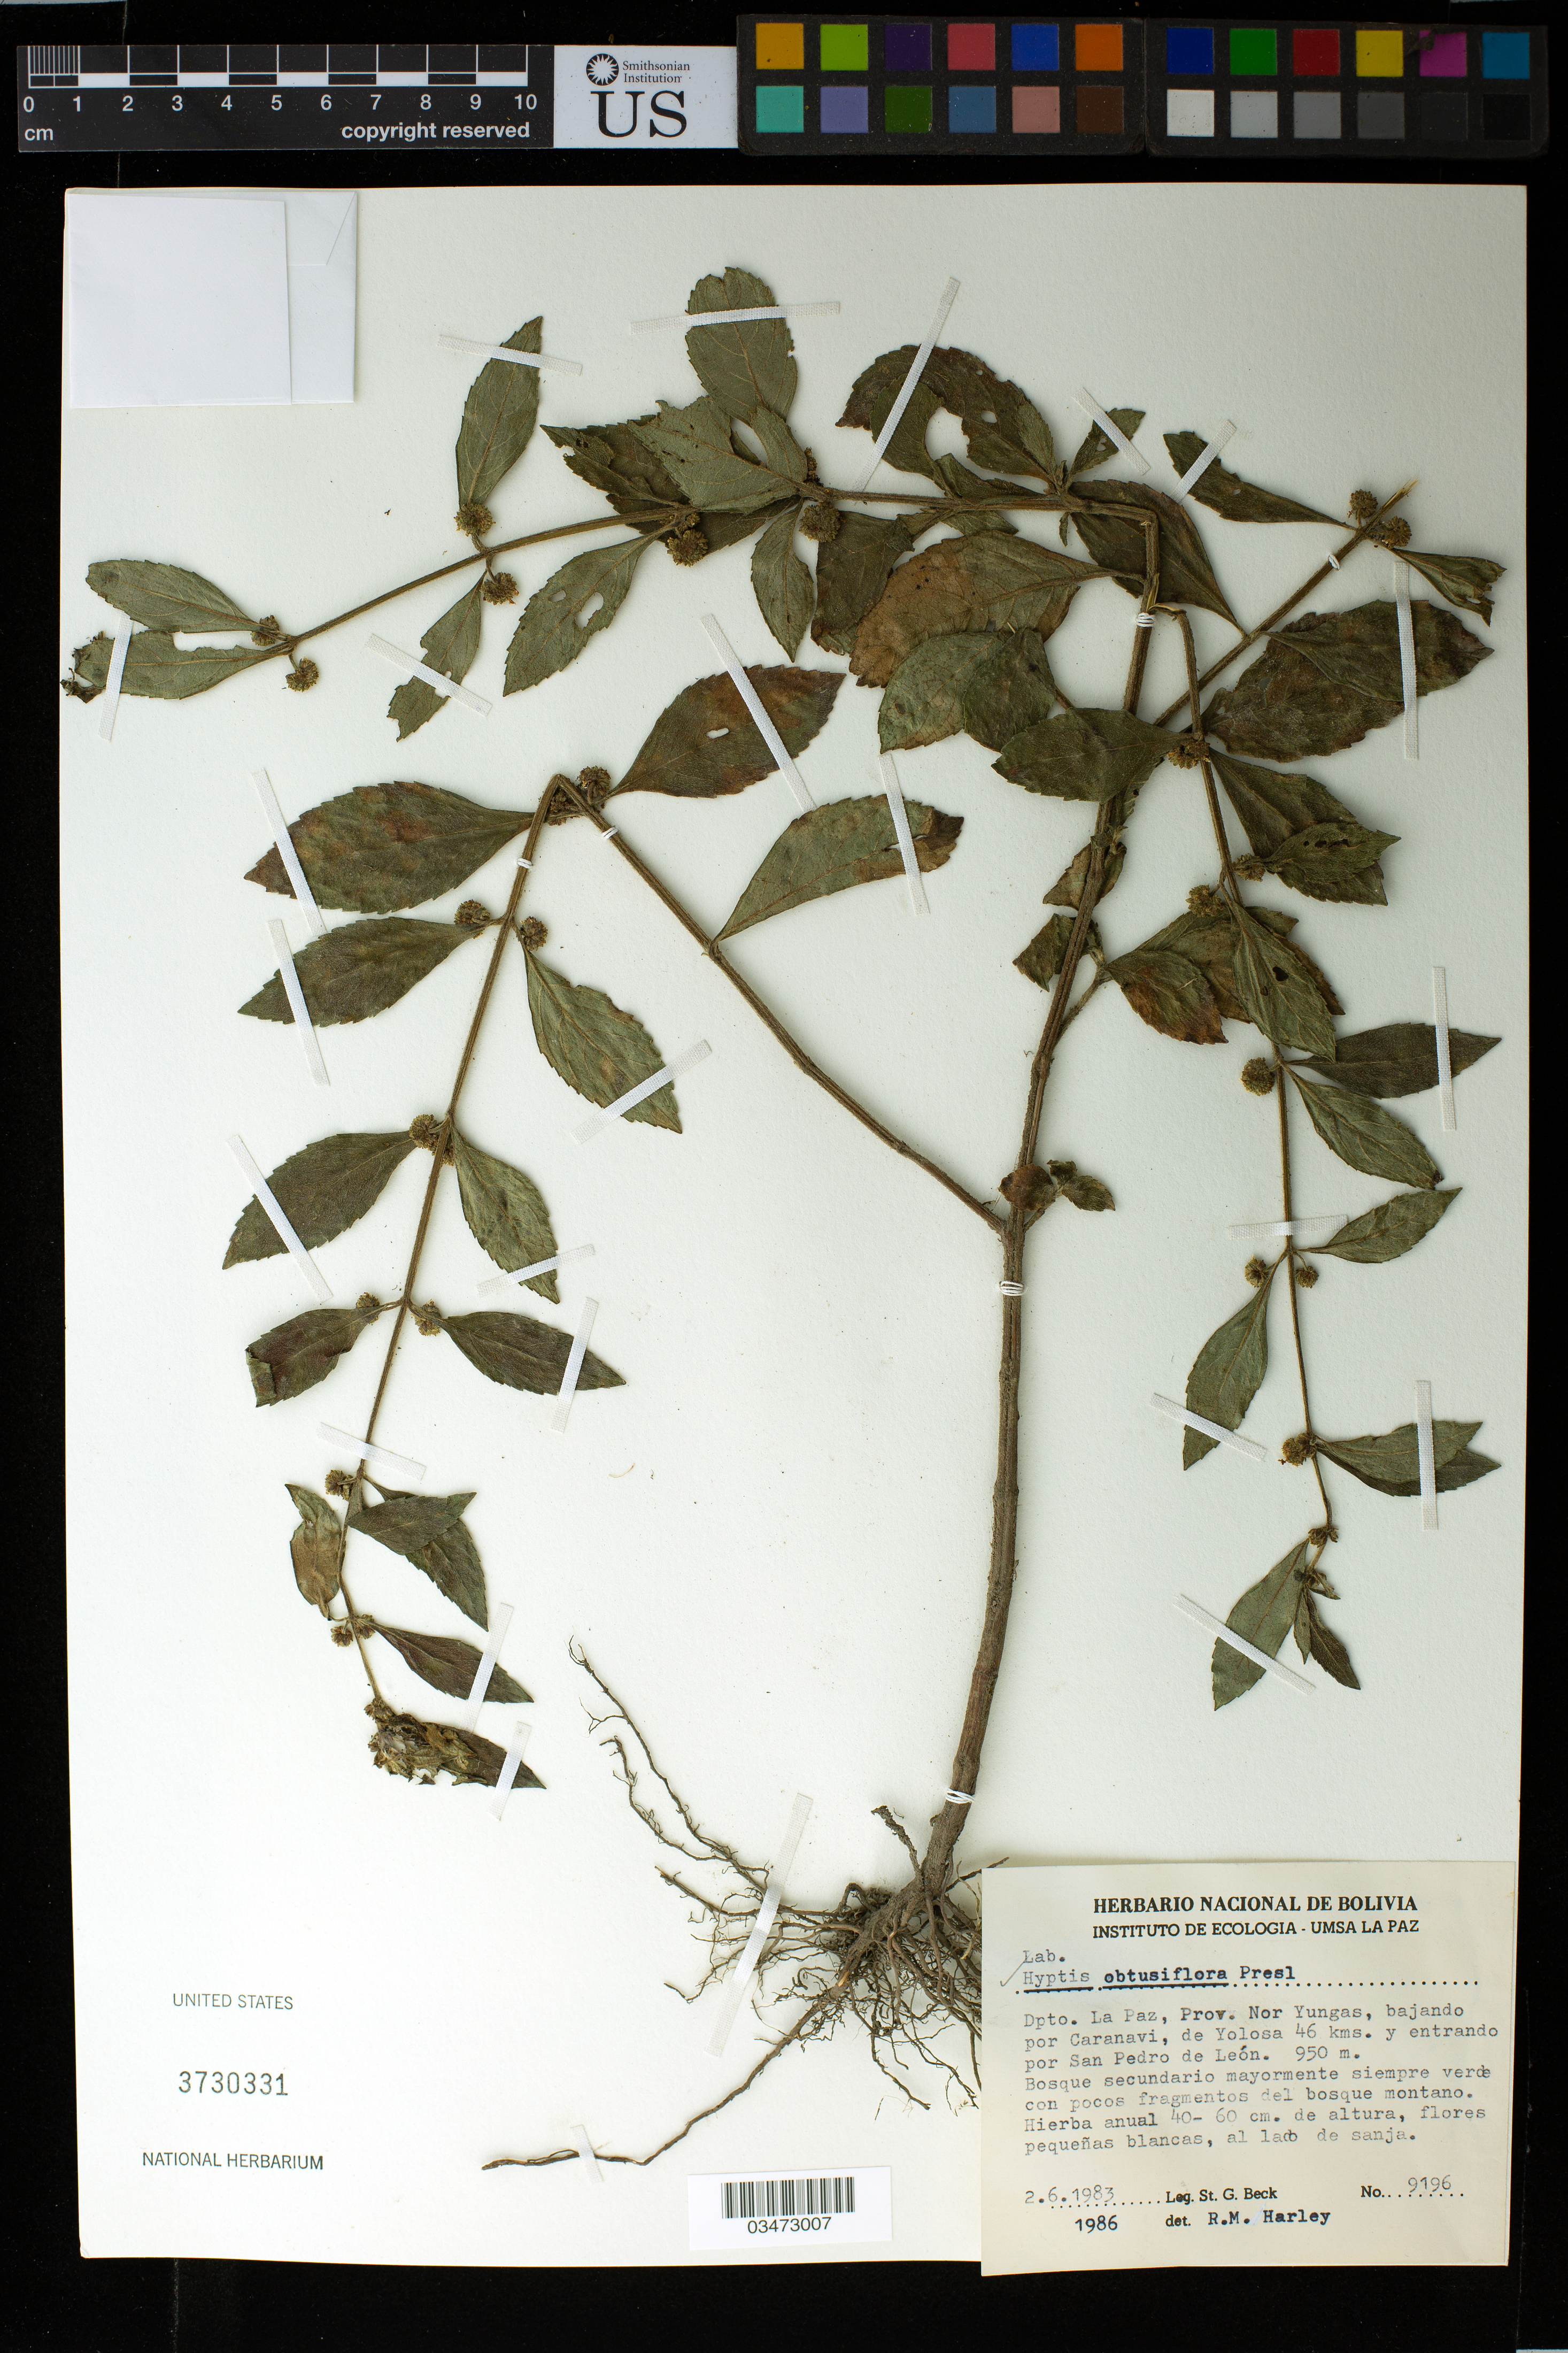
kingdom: Plantae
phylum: Tracheophyta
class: Magnoliopsida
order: Lamiales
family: Lamiaceae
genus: Hyptis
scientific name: Hyptis obtusiflora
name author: C. Presl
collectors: G. Beck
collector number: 9196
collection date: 1983-02-06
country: Bolivia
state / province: La Paz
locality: Prov. Nor Yungas, bajando por Caranavi, de Yolosa 46 kms. y entrando por San Pedro de Leon.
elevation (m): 950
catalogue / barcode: US 3730331